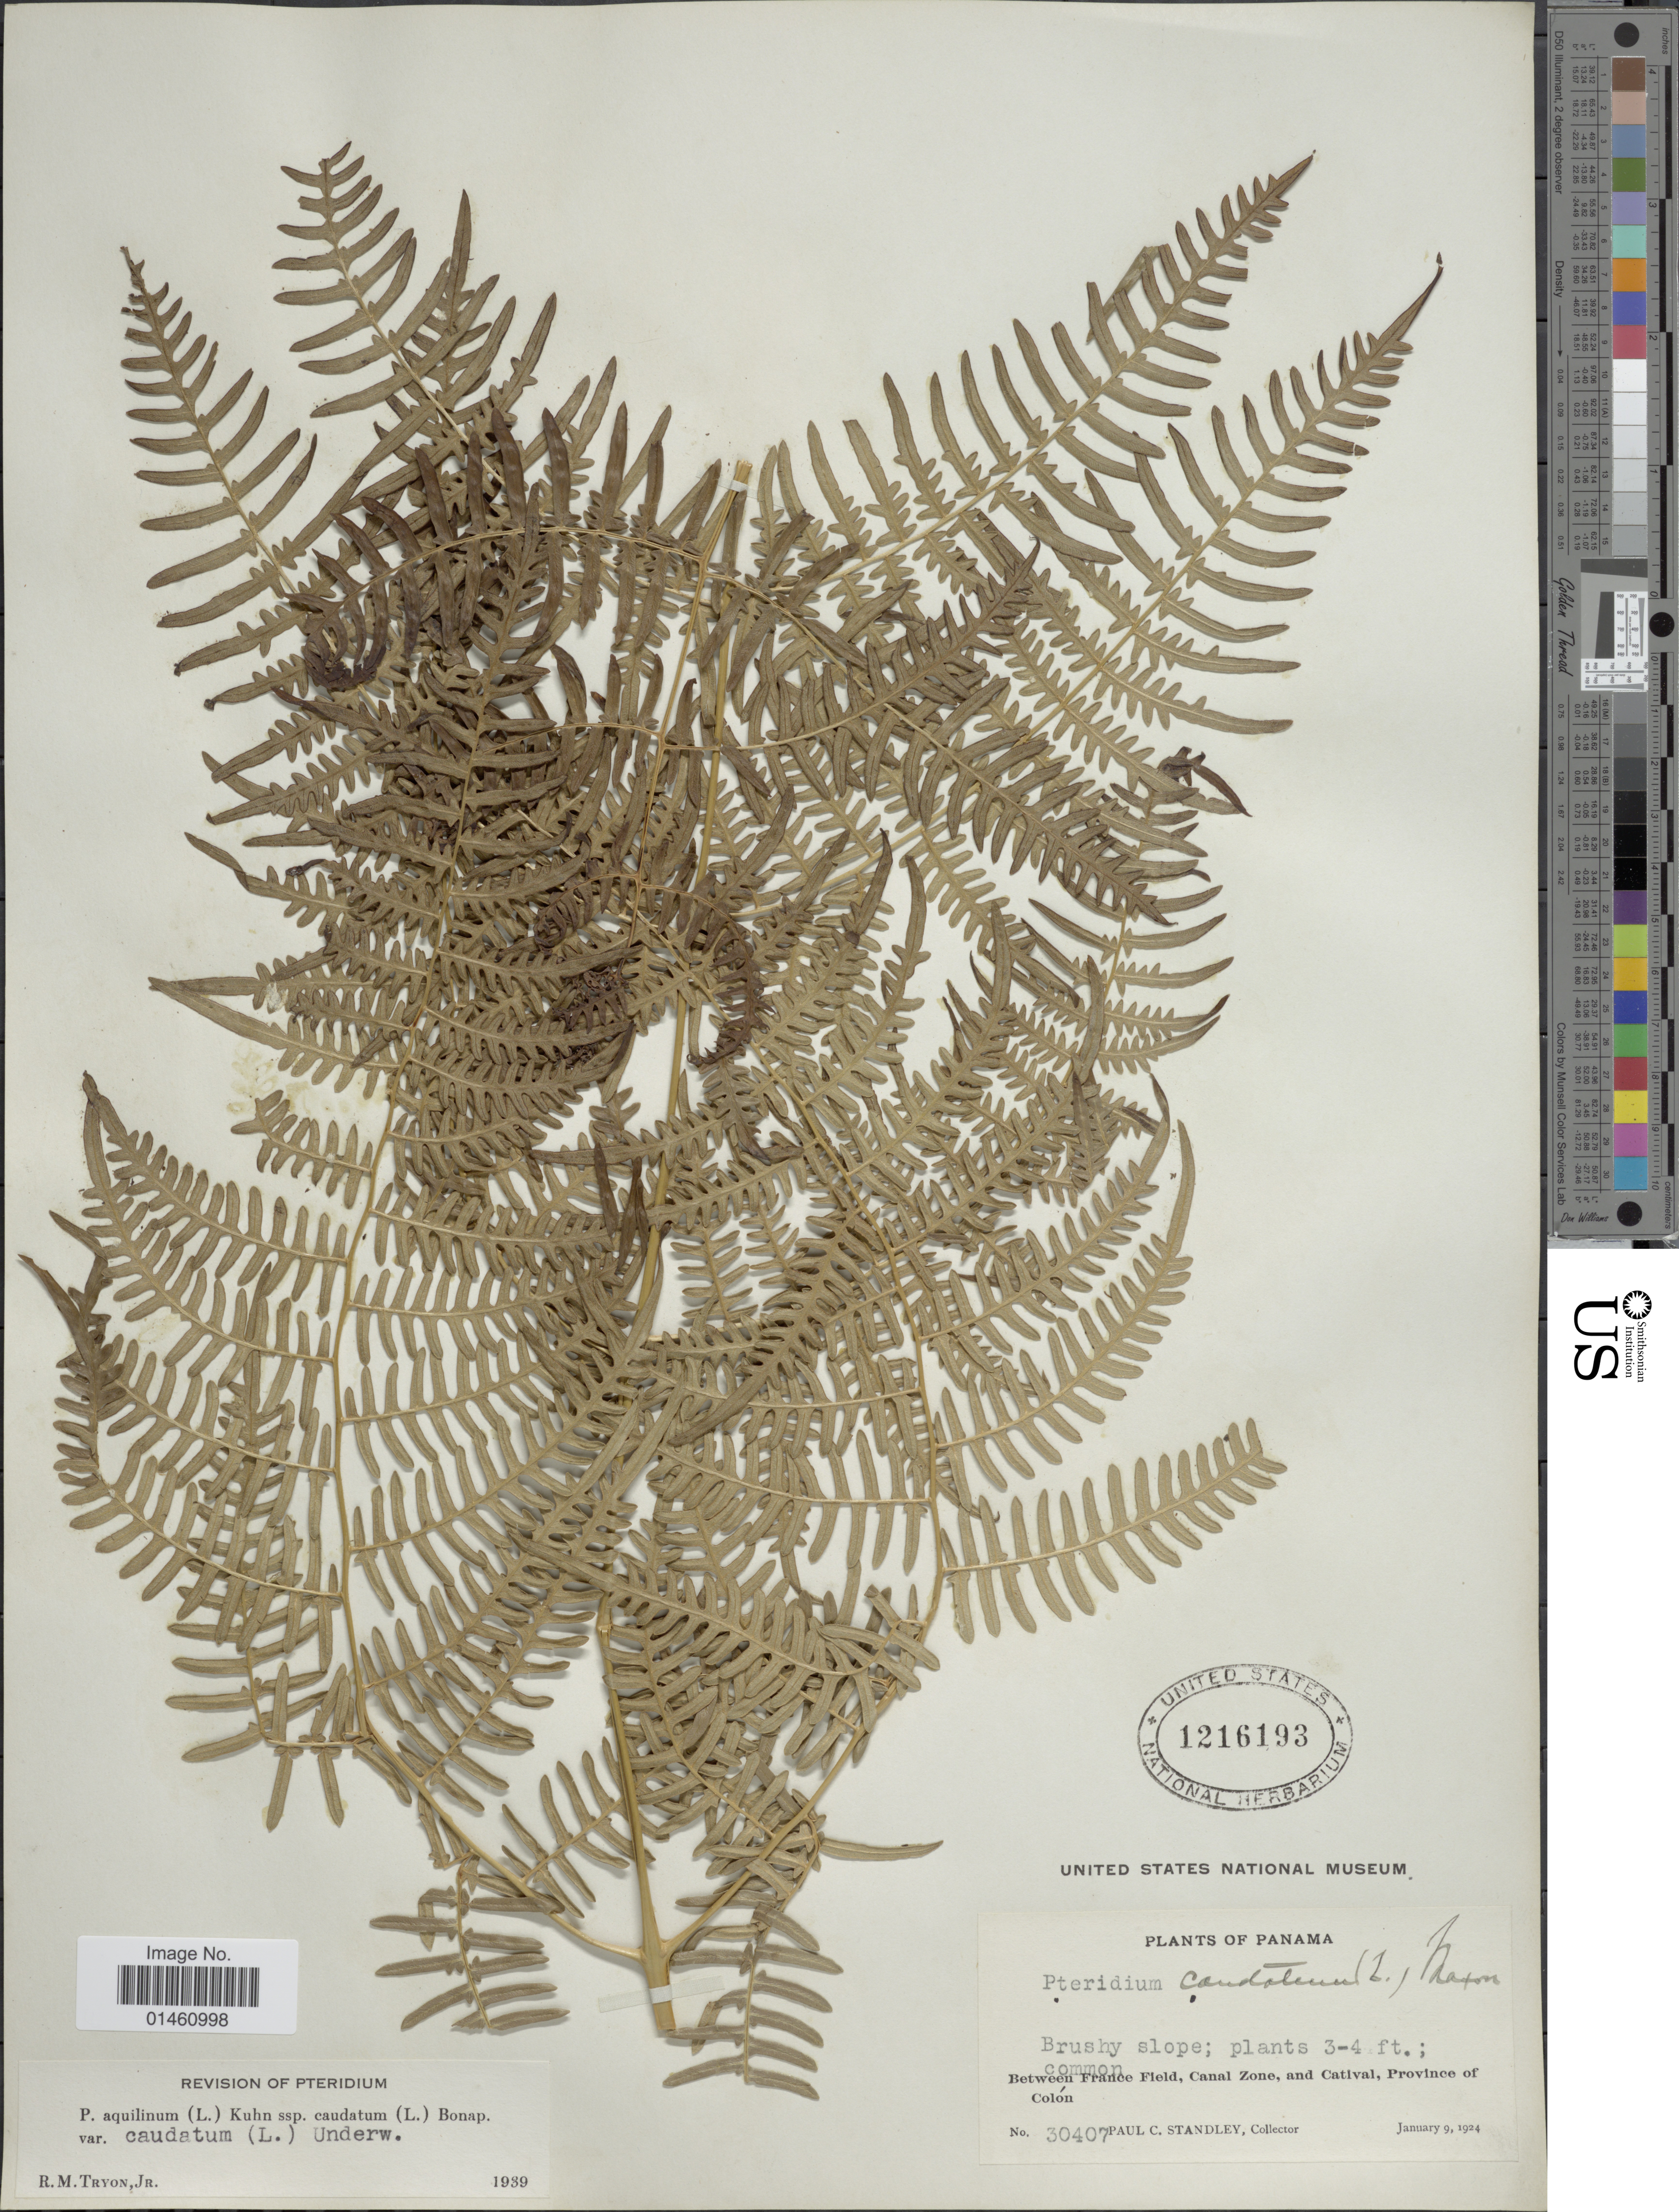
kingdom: Plantae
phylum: Tracheophyta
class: Polypodiopsida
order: Polypodiales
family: Dennstaedtiaceae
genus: Pteridium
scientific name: Pteridium caudatum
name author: (L.) Maxon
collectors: P. C. Standley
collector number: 30407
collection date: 1924-01-09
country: Panama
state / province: Colón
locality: Between France Field, Canal Zone , and Catival.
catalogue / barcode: US 1216193